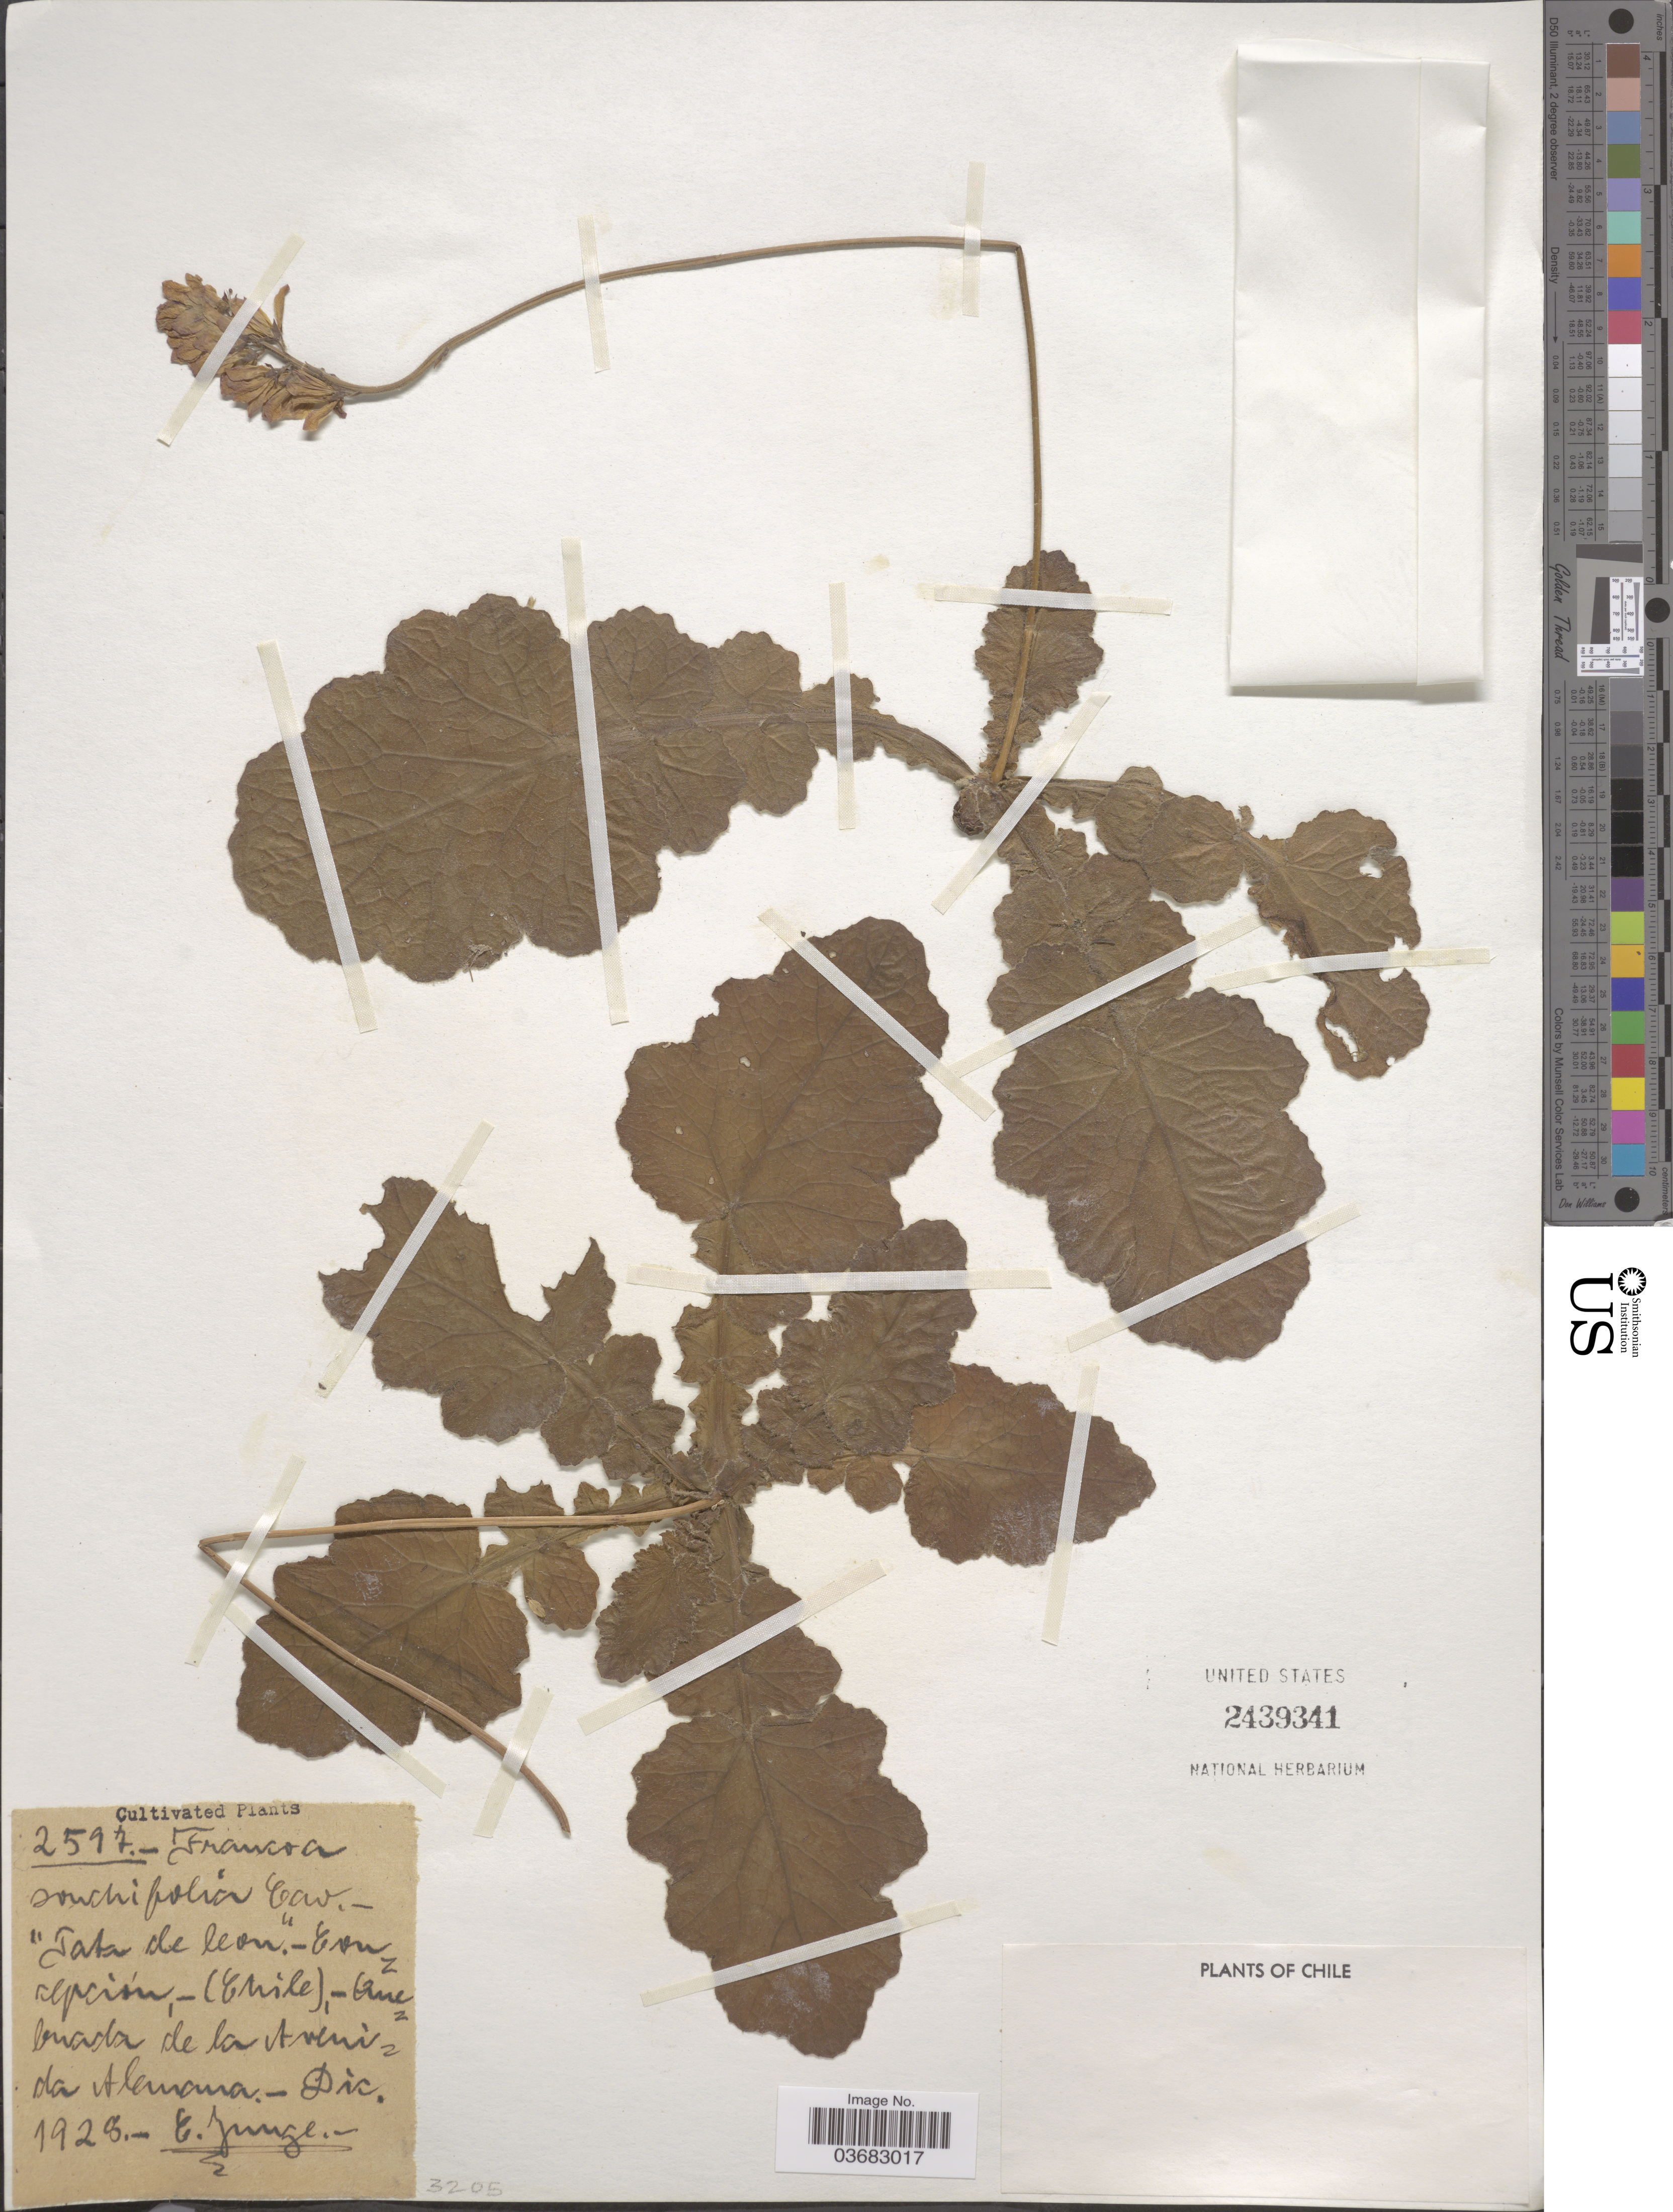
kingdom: Plantae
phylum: Tracheophyta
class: Magnoliopsida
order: Geraniales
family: Francoaceae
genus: Francoa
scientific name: Francoa sonchifolia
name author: Cav.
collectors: E. Junge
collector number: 2597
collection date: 1928-12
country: Chile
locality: Tata de leon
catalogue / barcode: US 2439341